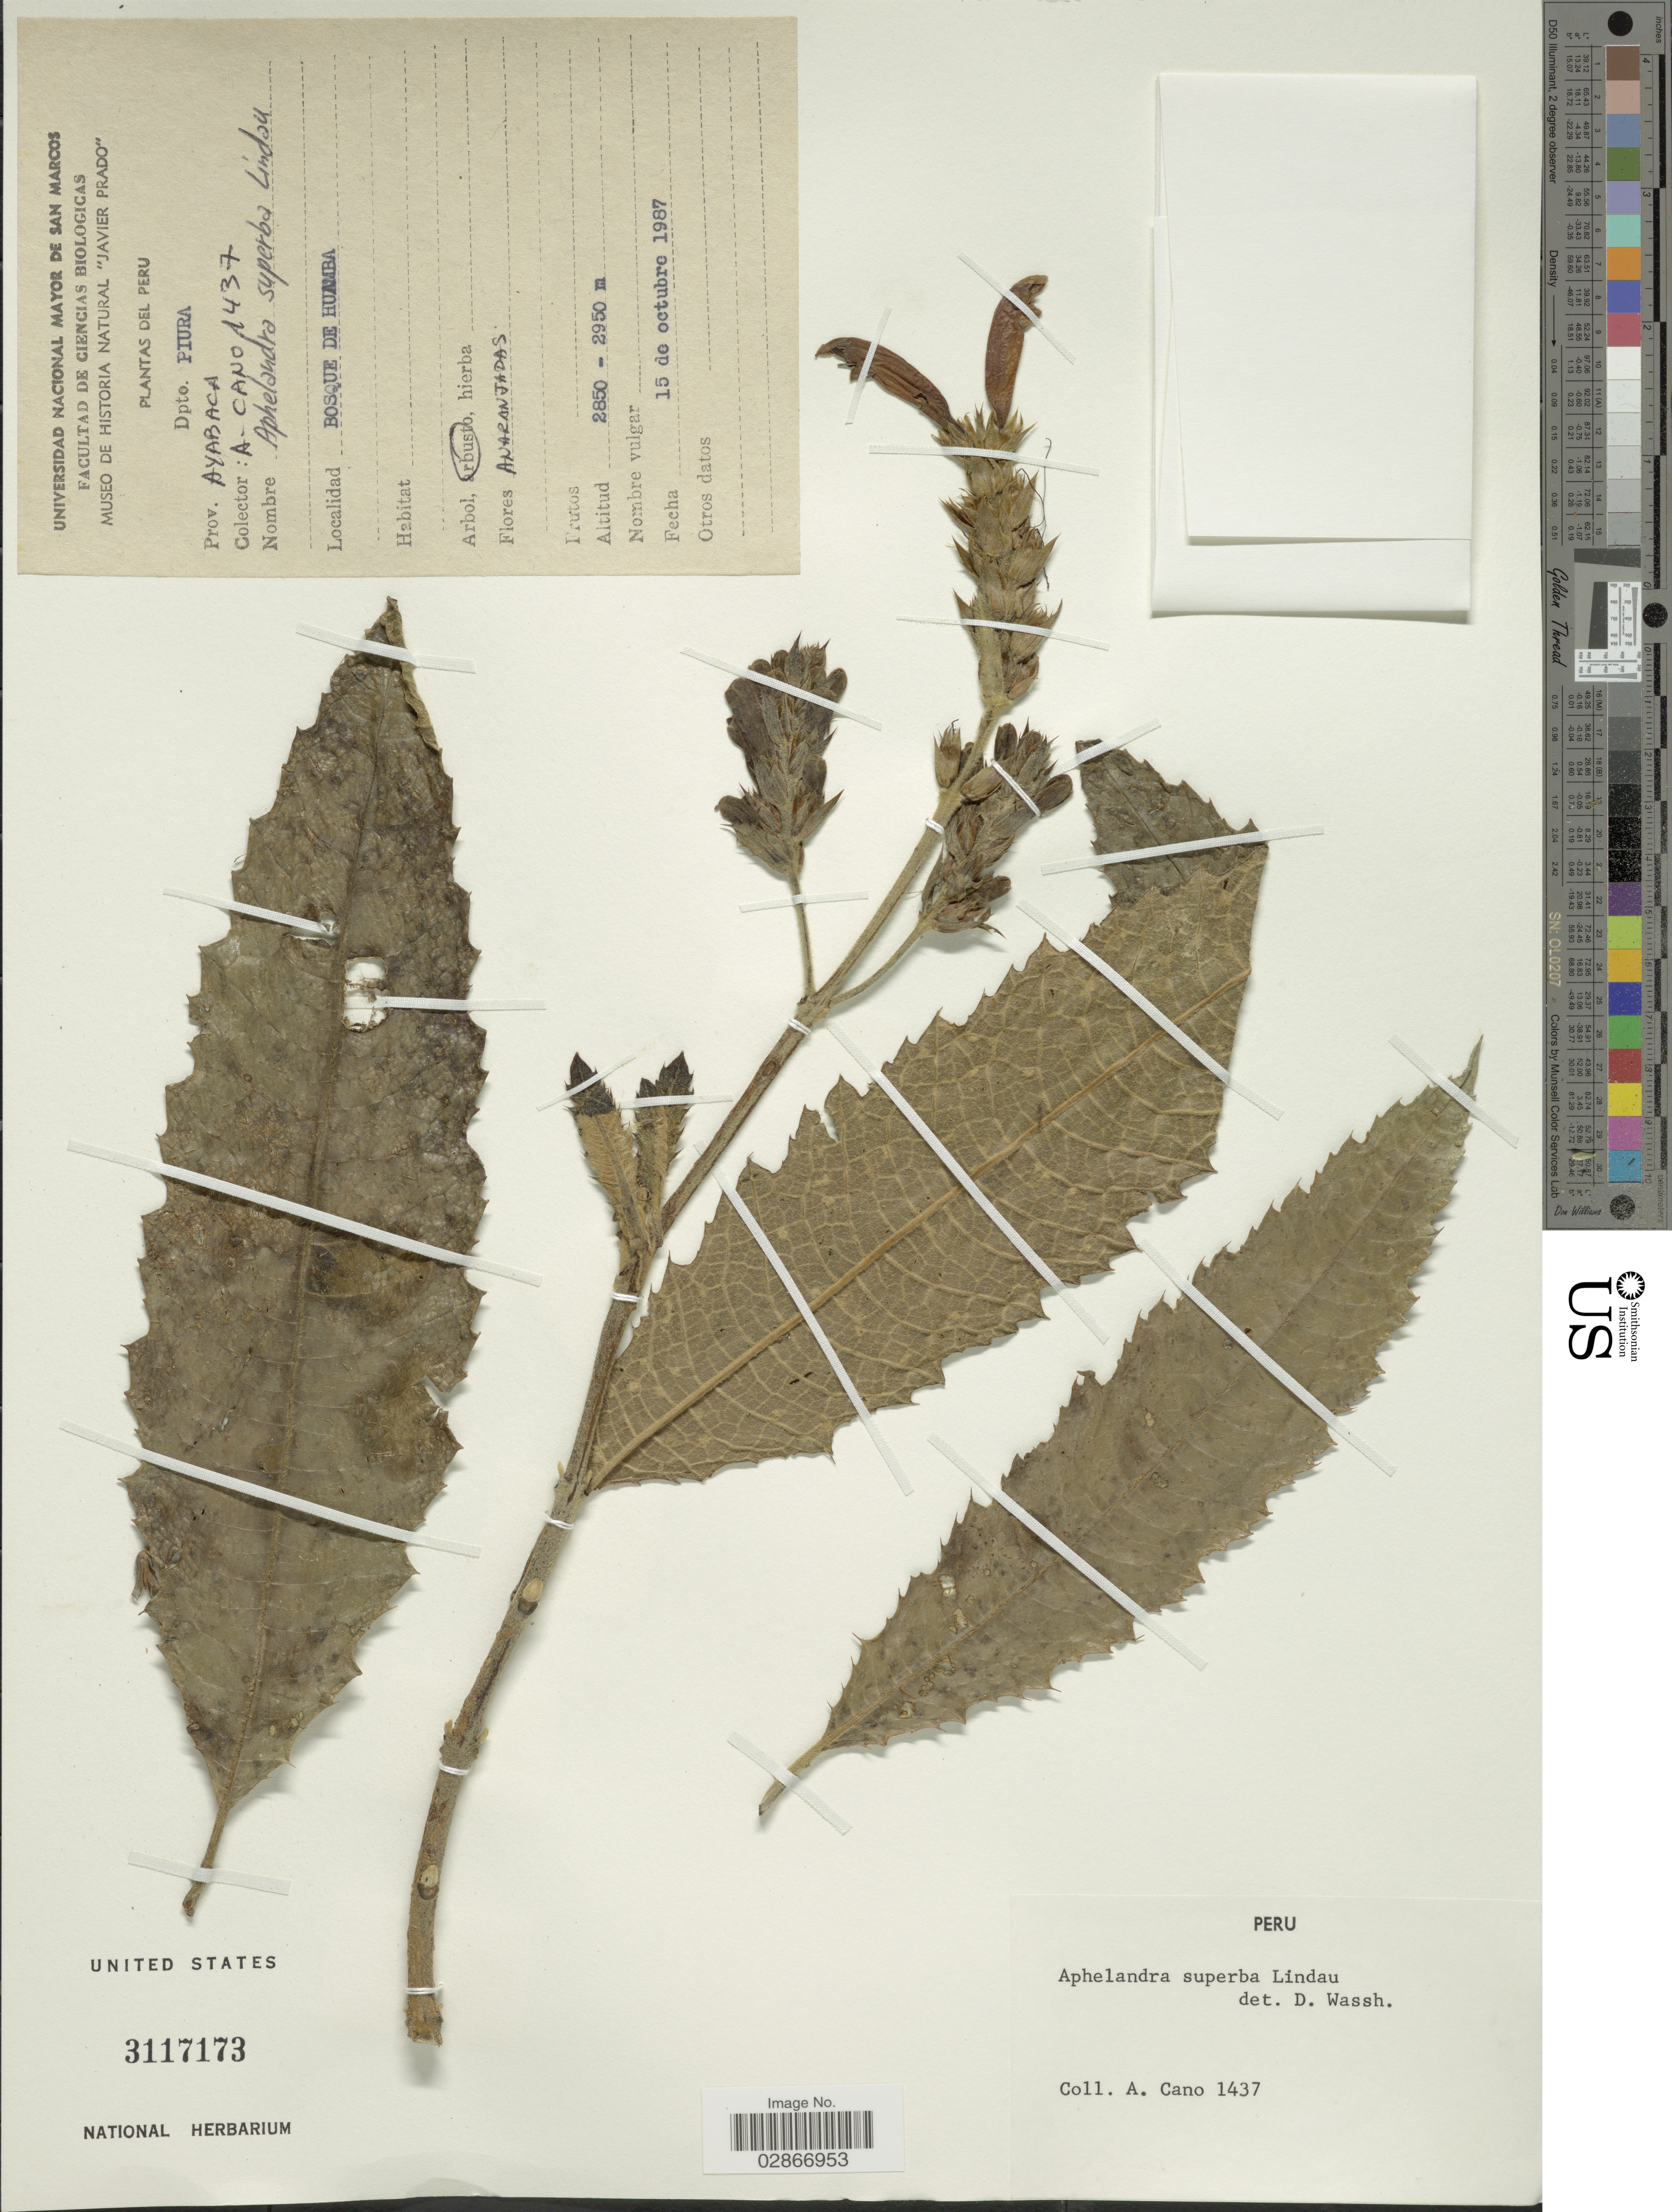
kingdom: Plantae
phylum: Tracheophyta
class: Magnoliopsida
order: Lamiales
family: Acanthaceae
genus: Aphelandra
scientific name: Aphelandra formosa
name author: (Humb. & Bonpl.) Nees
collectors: A. Cano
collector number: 1437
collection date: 1987-10-15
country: Peru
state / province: Piura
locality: Dpto. Piura. Prov. Ayacaba. Bosque de Huamba.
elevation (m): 2850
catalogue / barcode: US 3117173